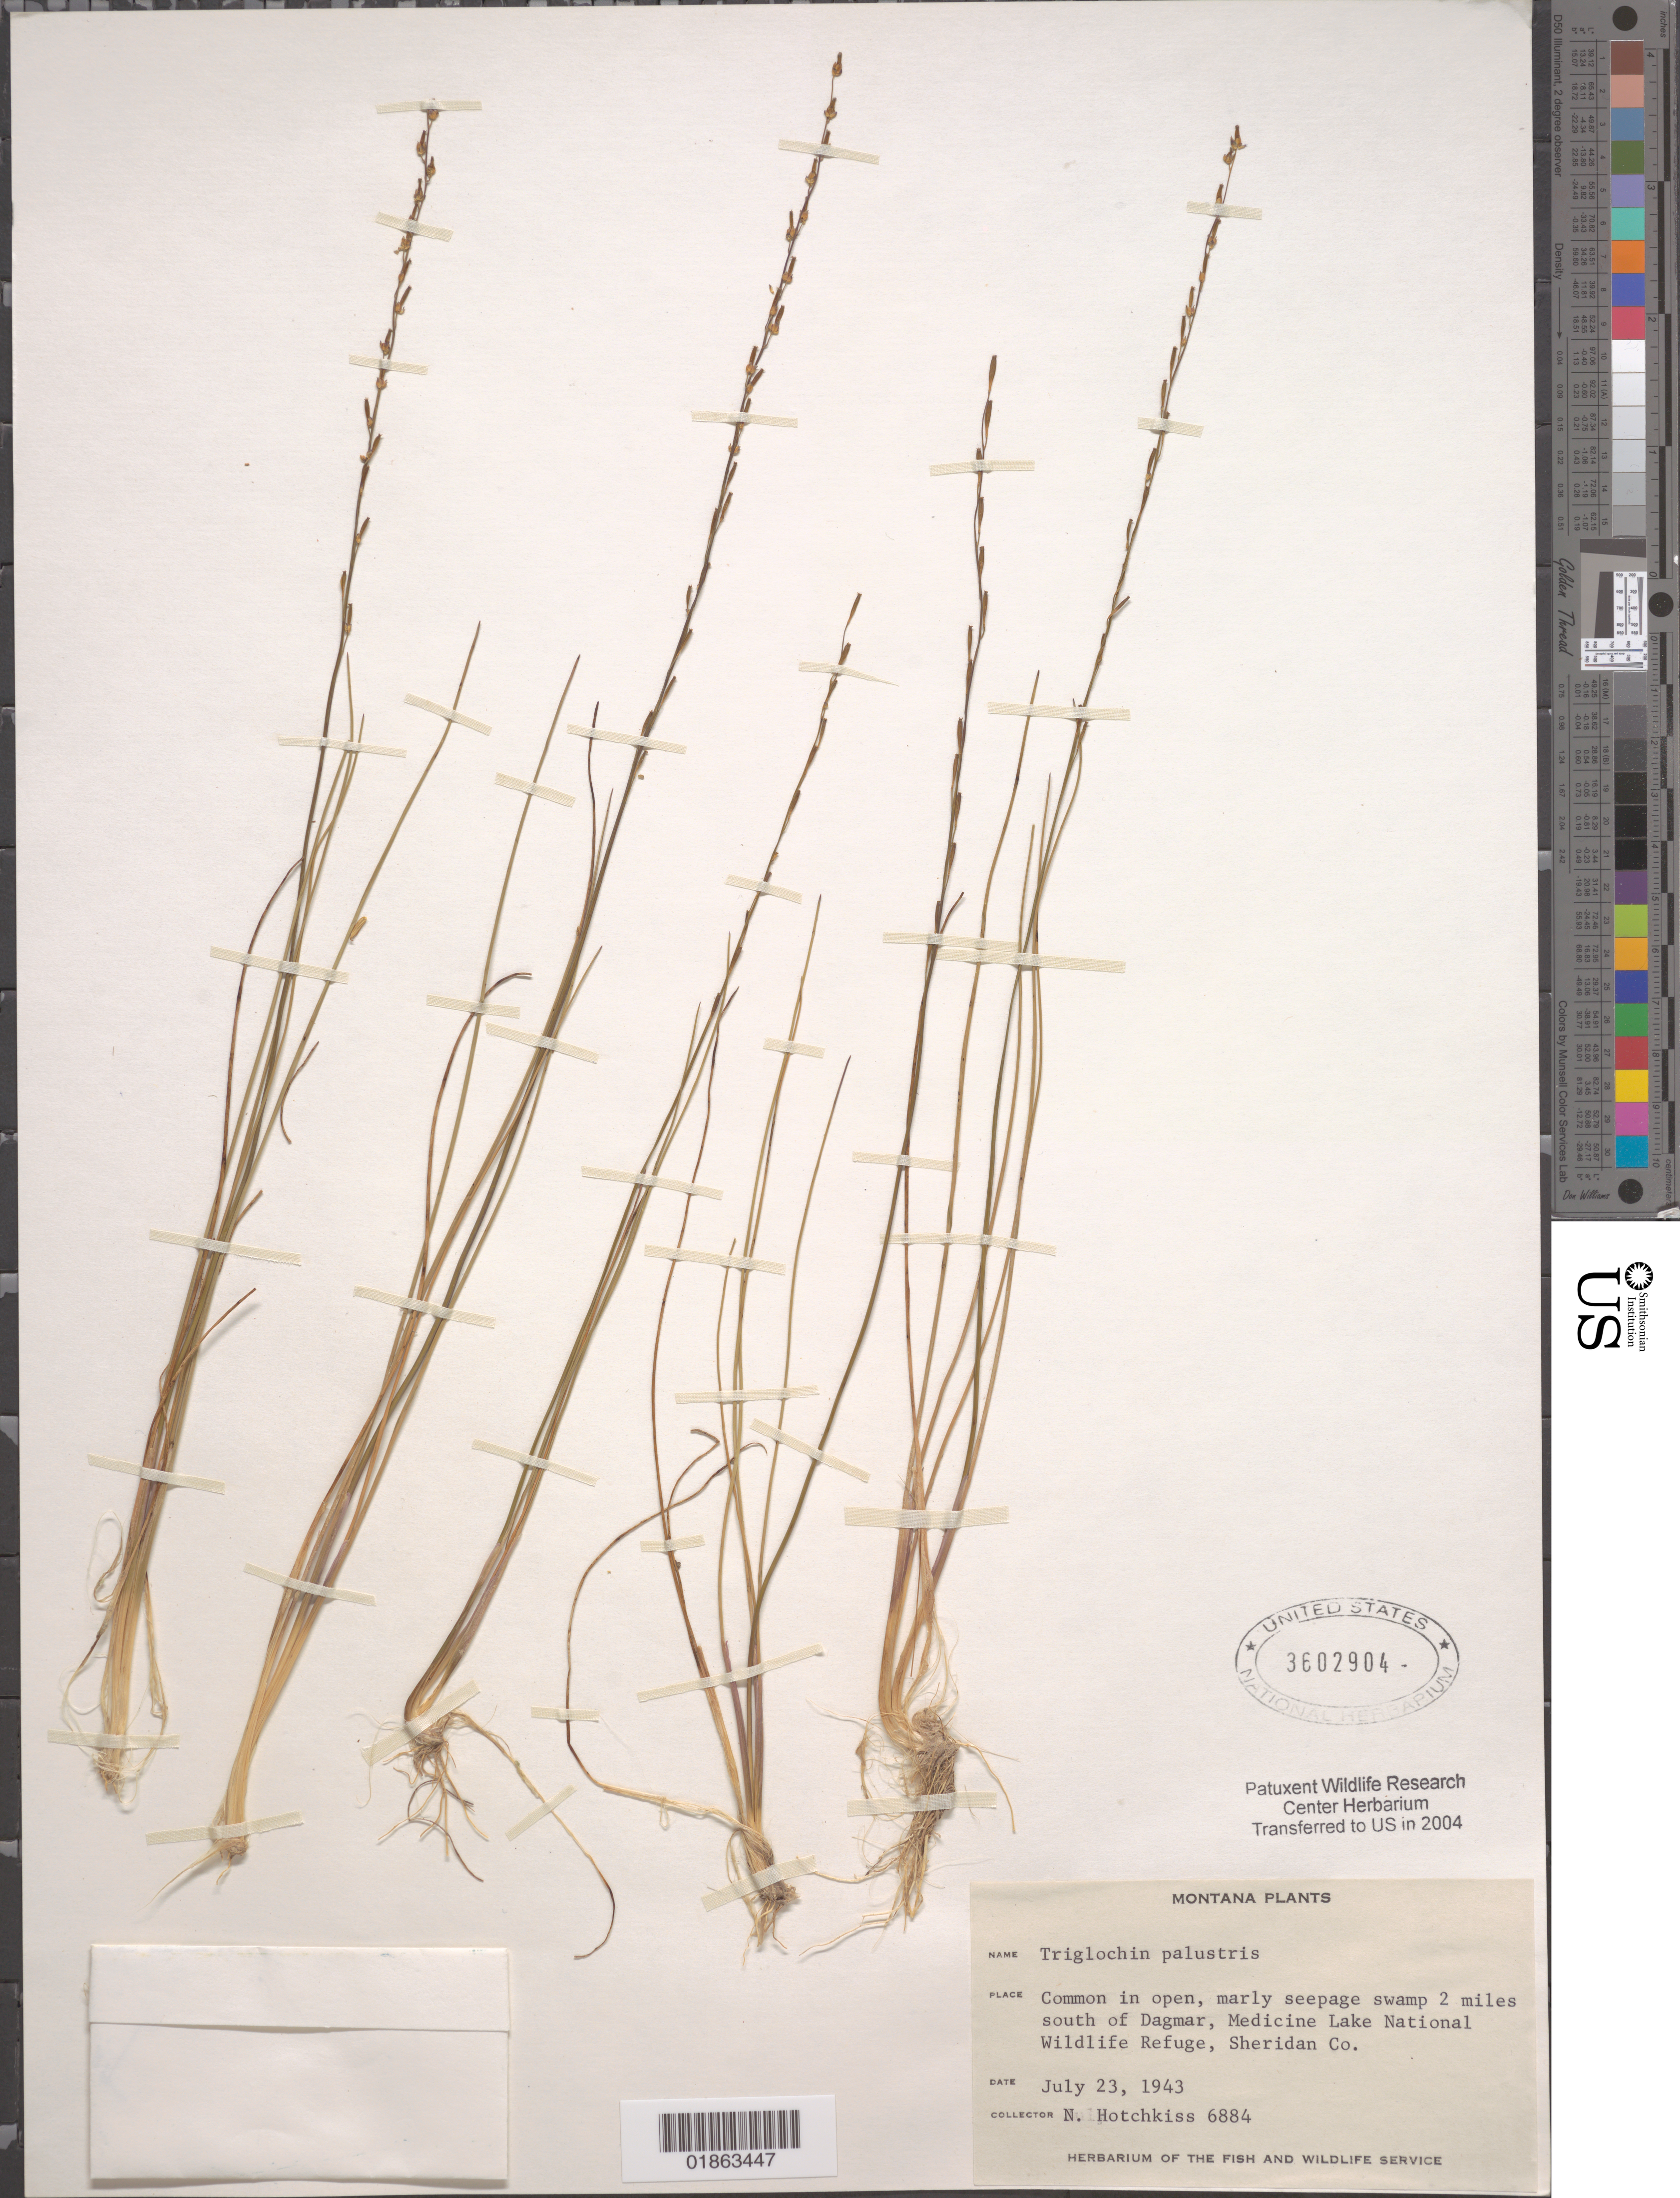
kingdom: Plantae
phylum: Tracheophyta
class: Liliopsida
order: Alismatales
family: Juncaginaceae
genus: Triglochin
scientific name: Triglochin palustris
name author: L.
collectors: N. Hotchkiss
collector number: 6884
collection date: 1943-07-23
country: United States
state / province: Montana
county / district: Sheridan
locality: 2 miles S of Dagmar, Medicine Lake National Wildlife Refuge.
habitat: Common in open, marly seepage swamp.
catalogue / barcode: US 3602904